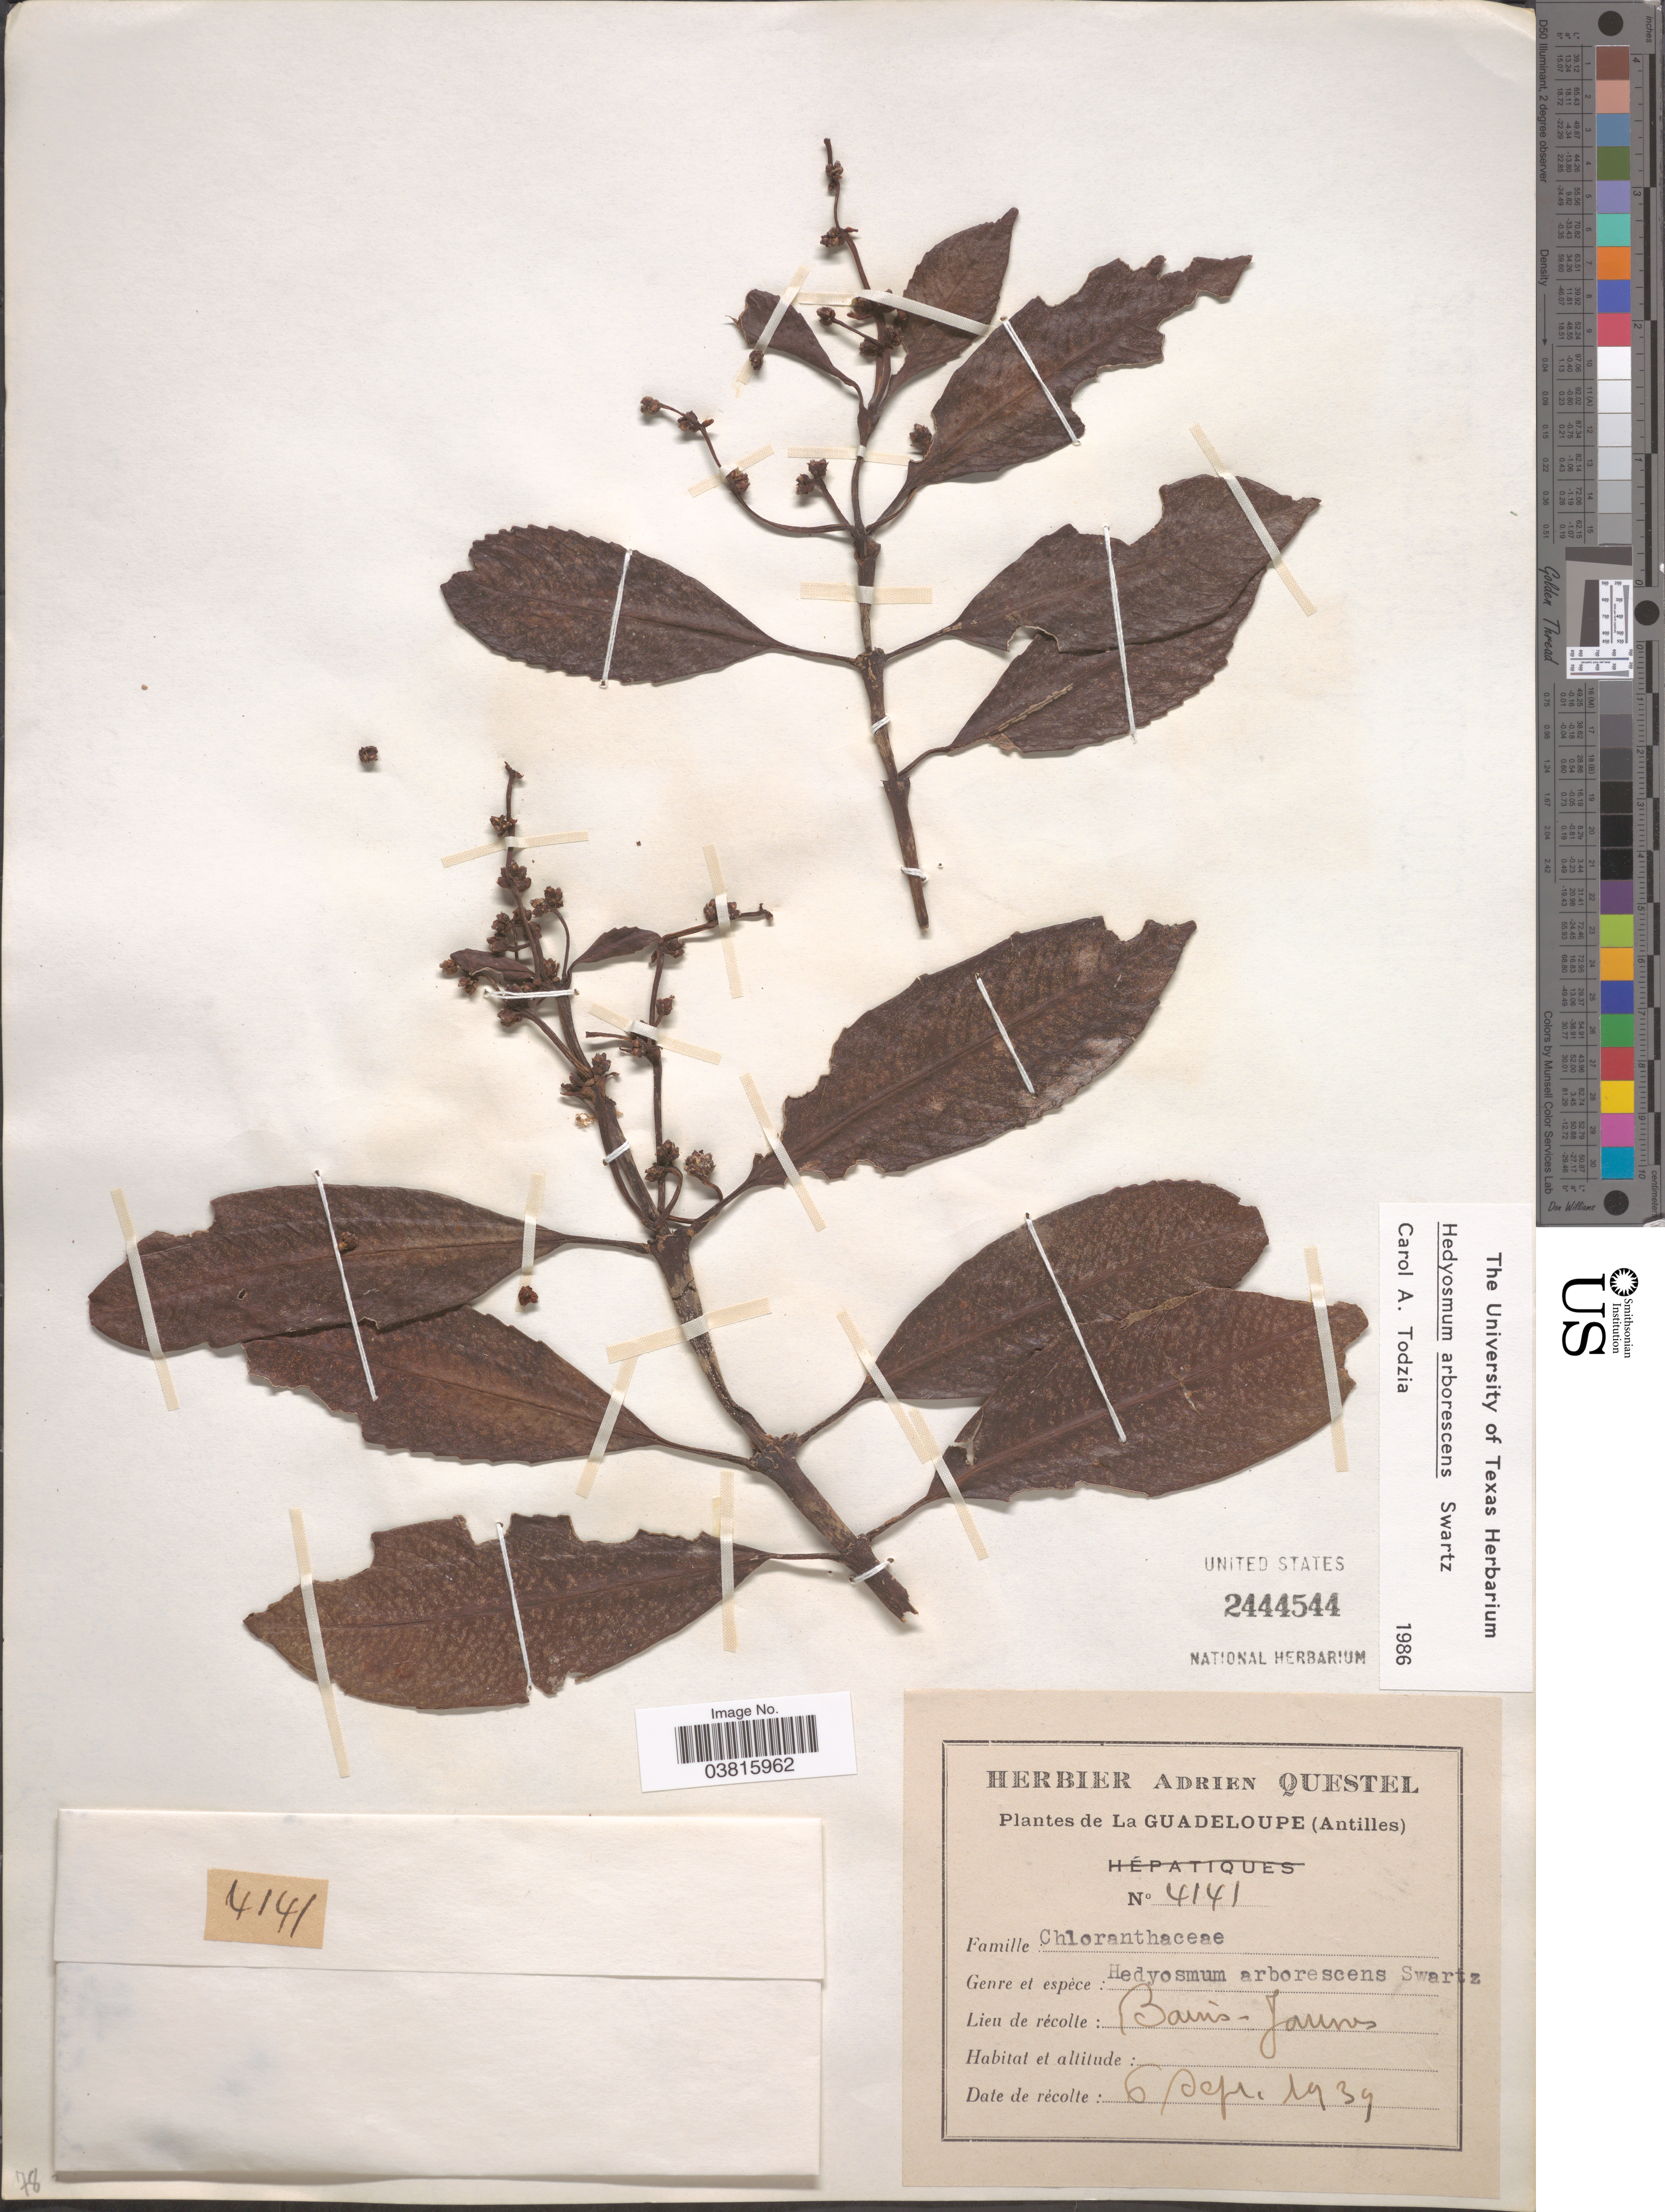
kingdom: Plantae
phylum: Tracheophyta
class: Magnoliopsida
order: Chloranthales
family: Chloranthaceae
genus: Hedyosmum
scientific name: Hedyosmum arborescens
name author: Sw.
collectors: A. Questel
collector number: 4141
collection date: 1939-09-06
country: Guadeloupe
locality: Bains-Jaunes.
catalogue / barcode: US 2444544